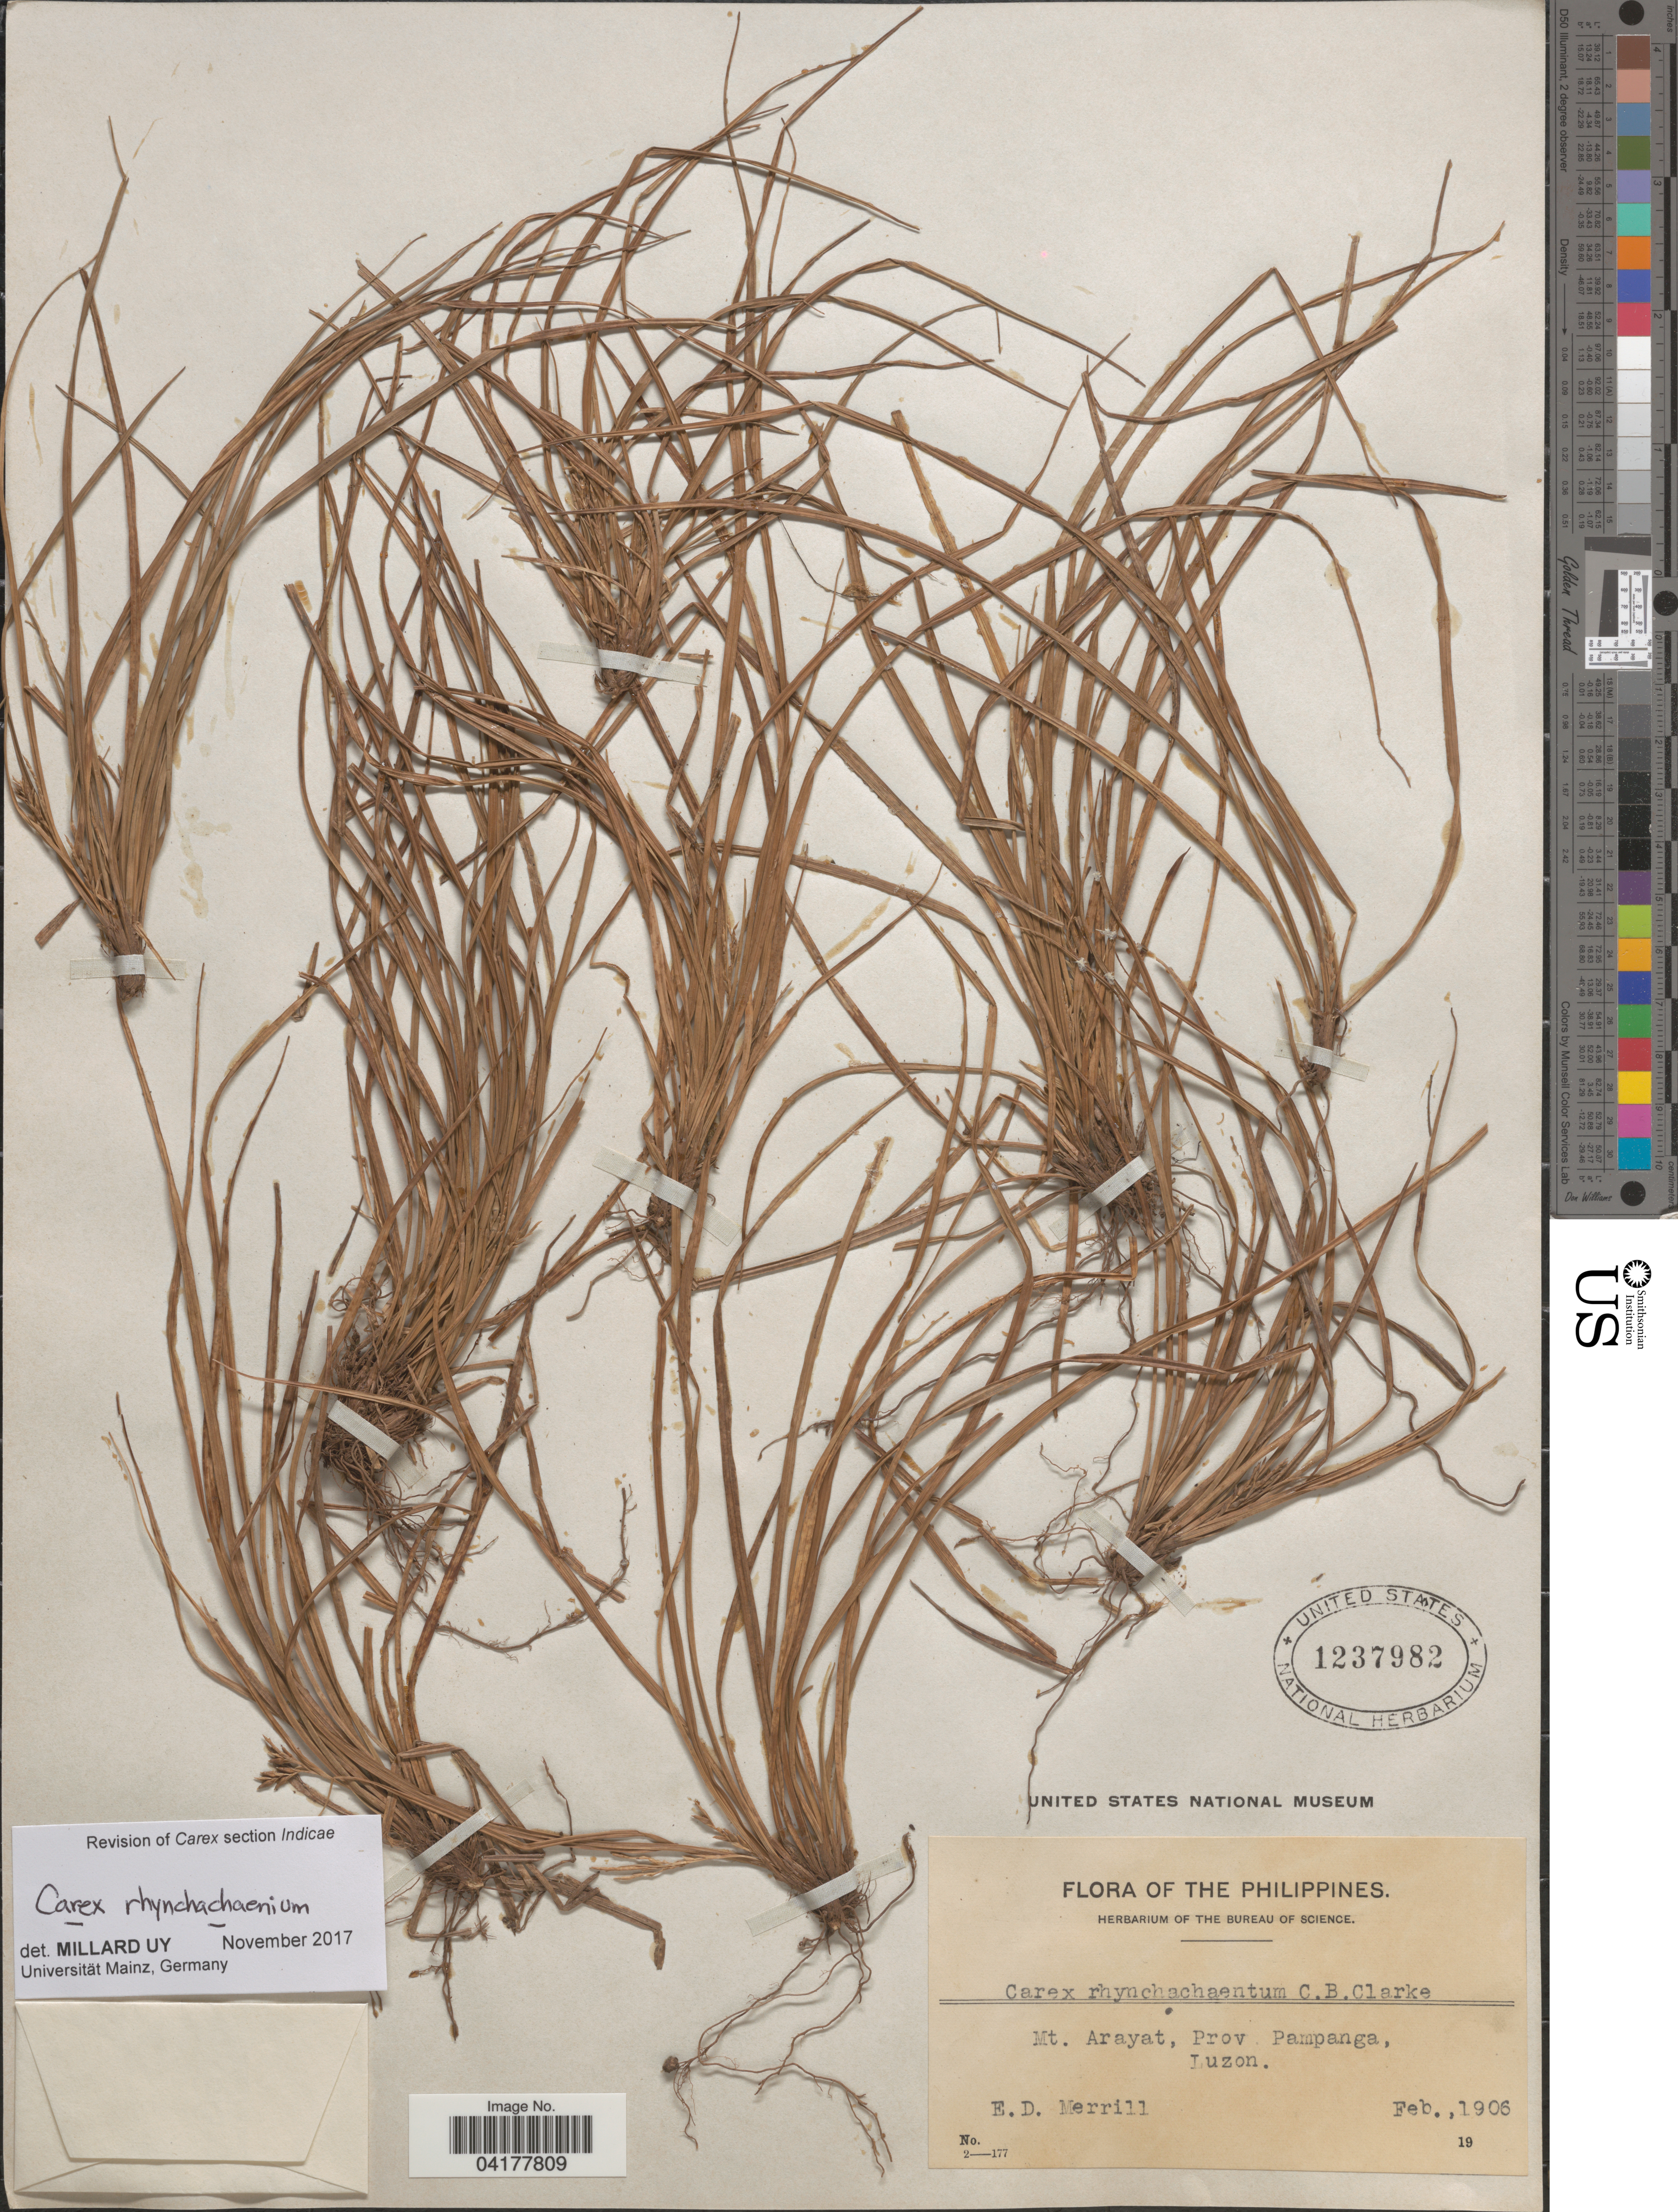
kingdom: Plantae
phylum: Tracheophyta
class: Liliopsida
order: Poales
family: Cyperaceae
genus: Carex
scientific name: Carex rhynchachenium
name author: C.B. Clarke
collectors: E. D. Merrill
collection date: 1906-02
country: Philippines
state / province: Central Luzon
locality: Mt. Arayat, Prov. Pampanga, Luzon.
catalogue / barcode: US 1237982